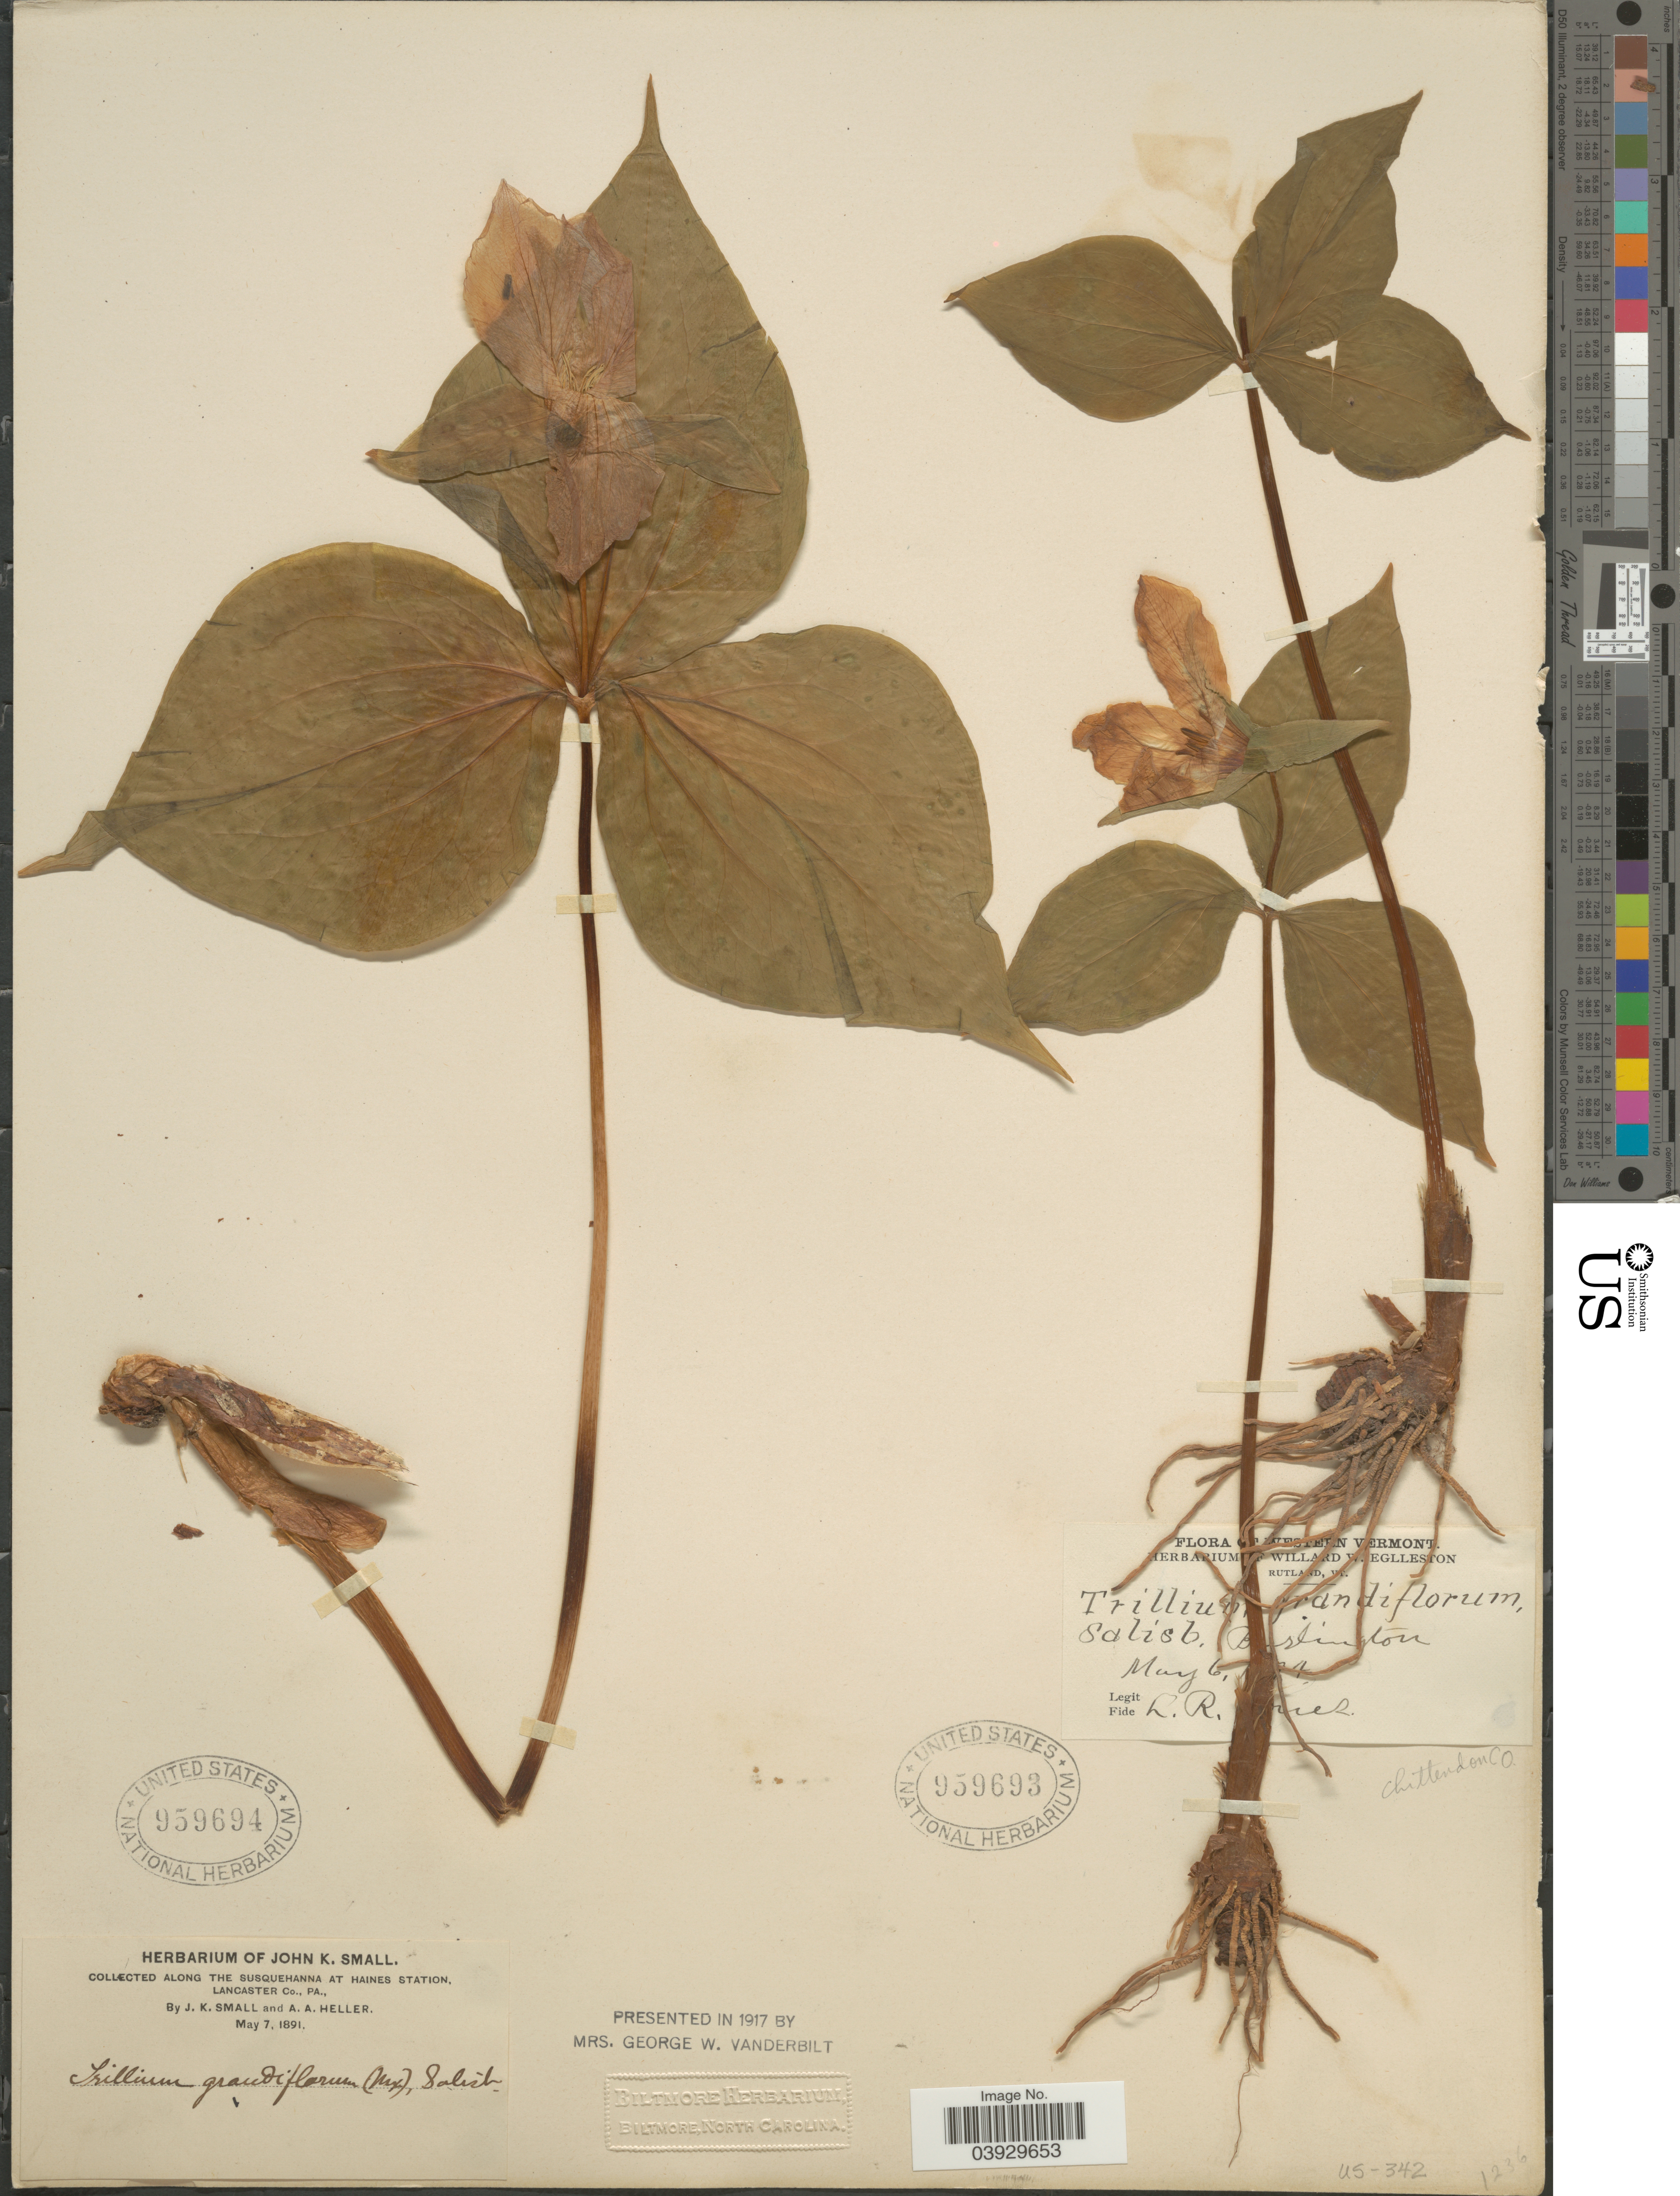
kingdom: Plantae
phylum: Tracheophyta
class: Liliopsida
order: Liliales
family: Melanthiaceae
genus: Trillium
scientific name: Trillium grandiflorum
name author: (Michx.) Salisb.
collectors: J. K. Small & A. A. Heller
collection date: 1891-05-07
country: United States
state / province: Pennsylvania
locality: Along the Susquehanna at Haines Station, Lancaster Co.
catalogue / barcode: US 959694